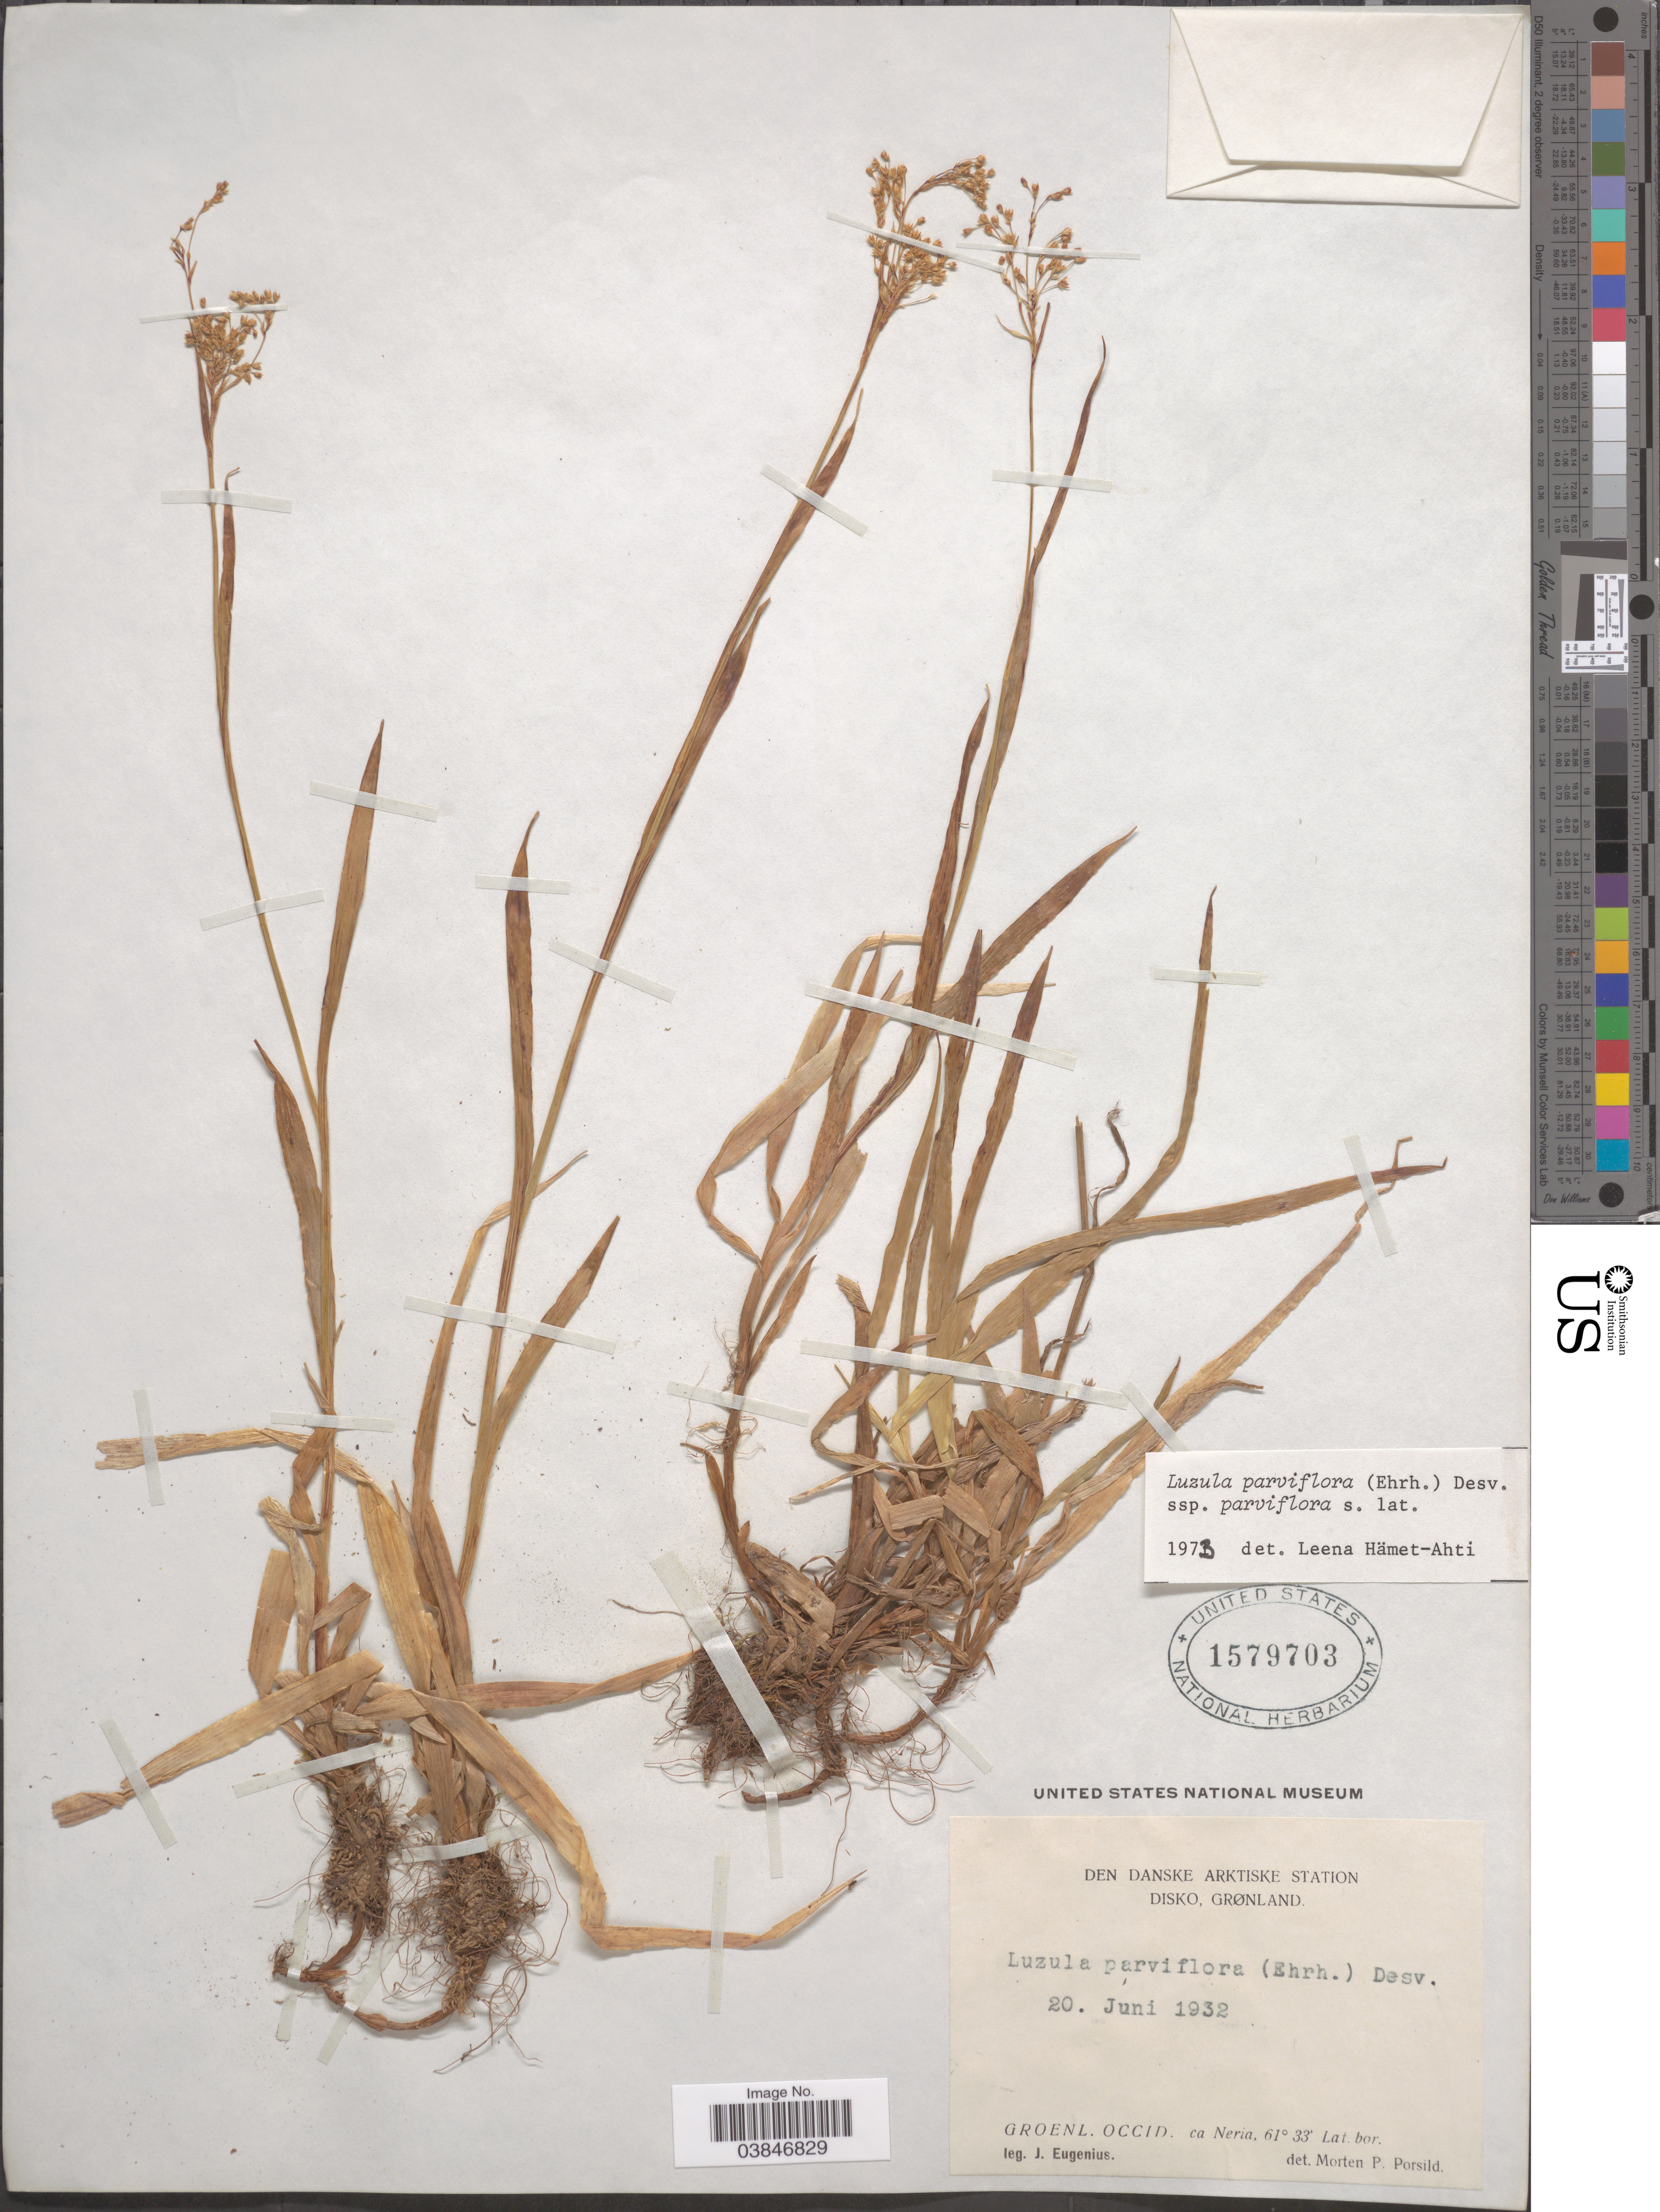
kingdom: Plantae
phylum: Tracheophyta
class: Liliopsida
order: Poales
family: Juncaceae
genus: Luzula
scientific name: Luzula parviflora subsp. parviflora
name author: (Ehrh.) Desv.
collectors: J. Eugenius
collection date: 1932-06-20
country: Greenland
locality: Den Danske Arktiske Station. Disko, Grønland. Groenl. Occid. ca Neria.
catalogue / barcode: US 1579703